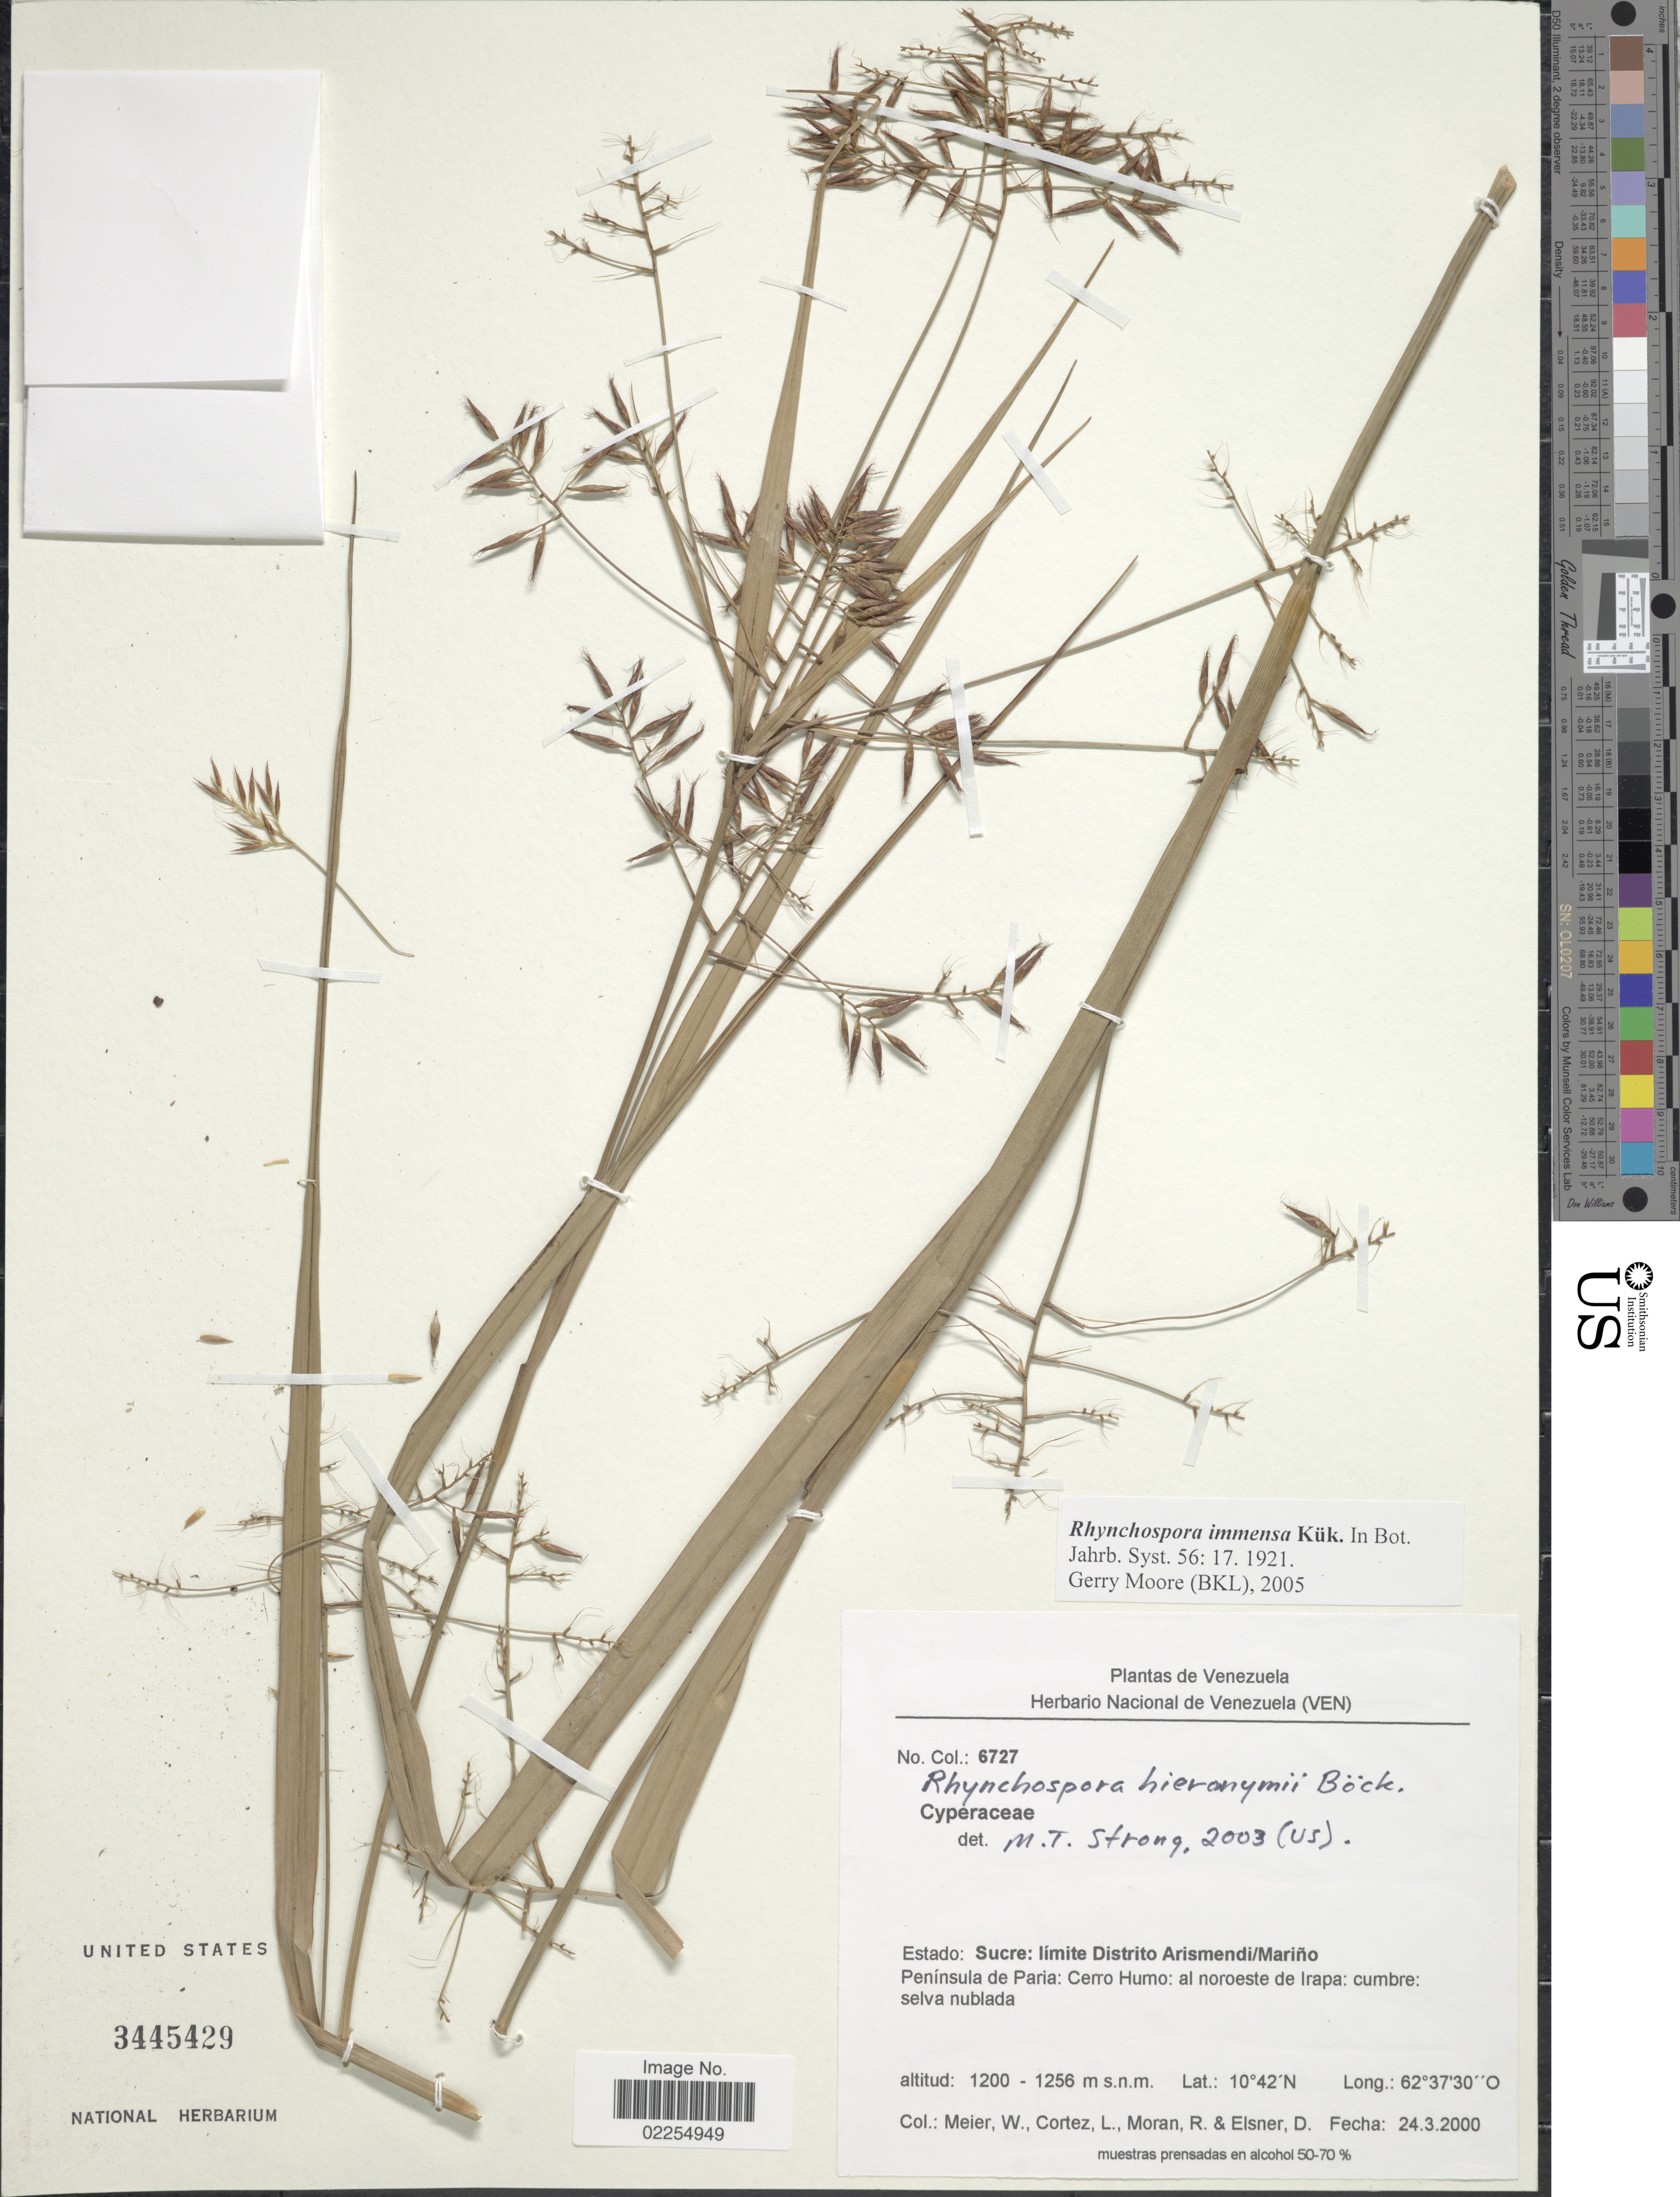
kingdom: Plantae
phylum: Tracheophyta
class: Liliopsida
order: Poales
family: Cyperaceae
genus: Rhynchospora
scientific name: Rhynchospora immensa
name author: Kük.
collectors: W. Meier, L. Cortéz, R. Moran & D. Elsner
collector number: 6727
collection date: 2000-03-24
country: Venezuela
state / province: Sucre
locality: Limite Distrito Arismendi/ Marino, Peninsula de Paria: Cerro Humo: al noroeste de Irapa: cumbre: selva nublada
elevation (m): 1200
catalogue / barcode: US 3445429